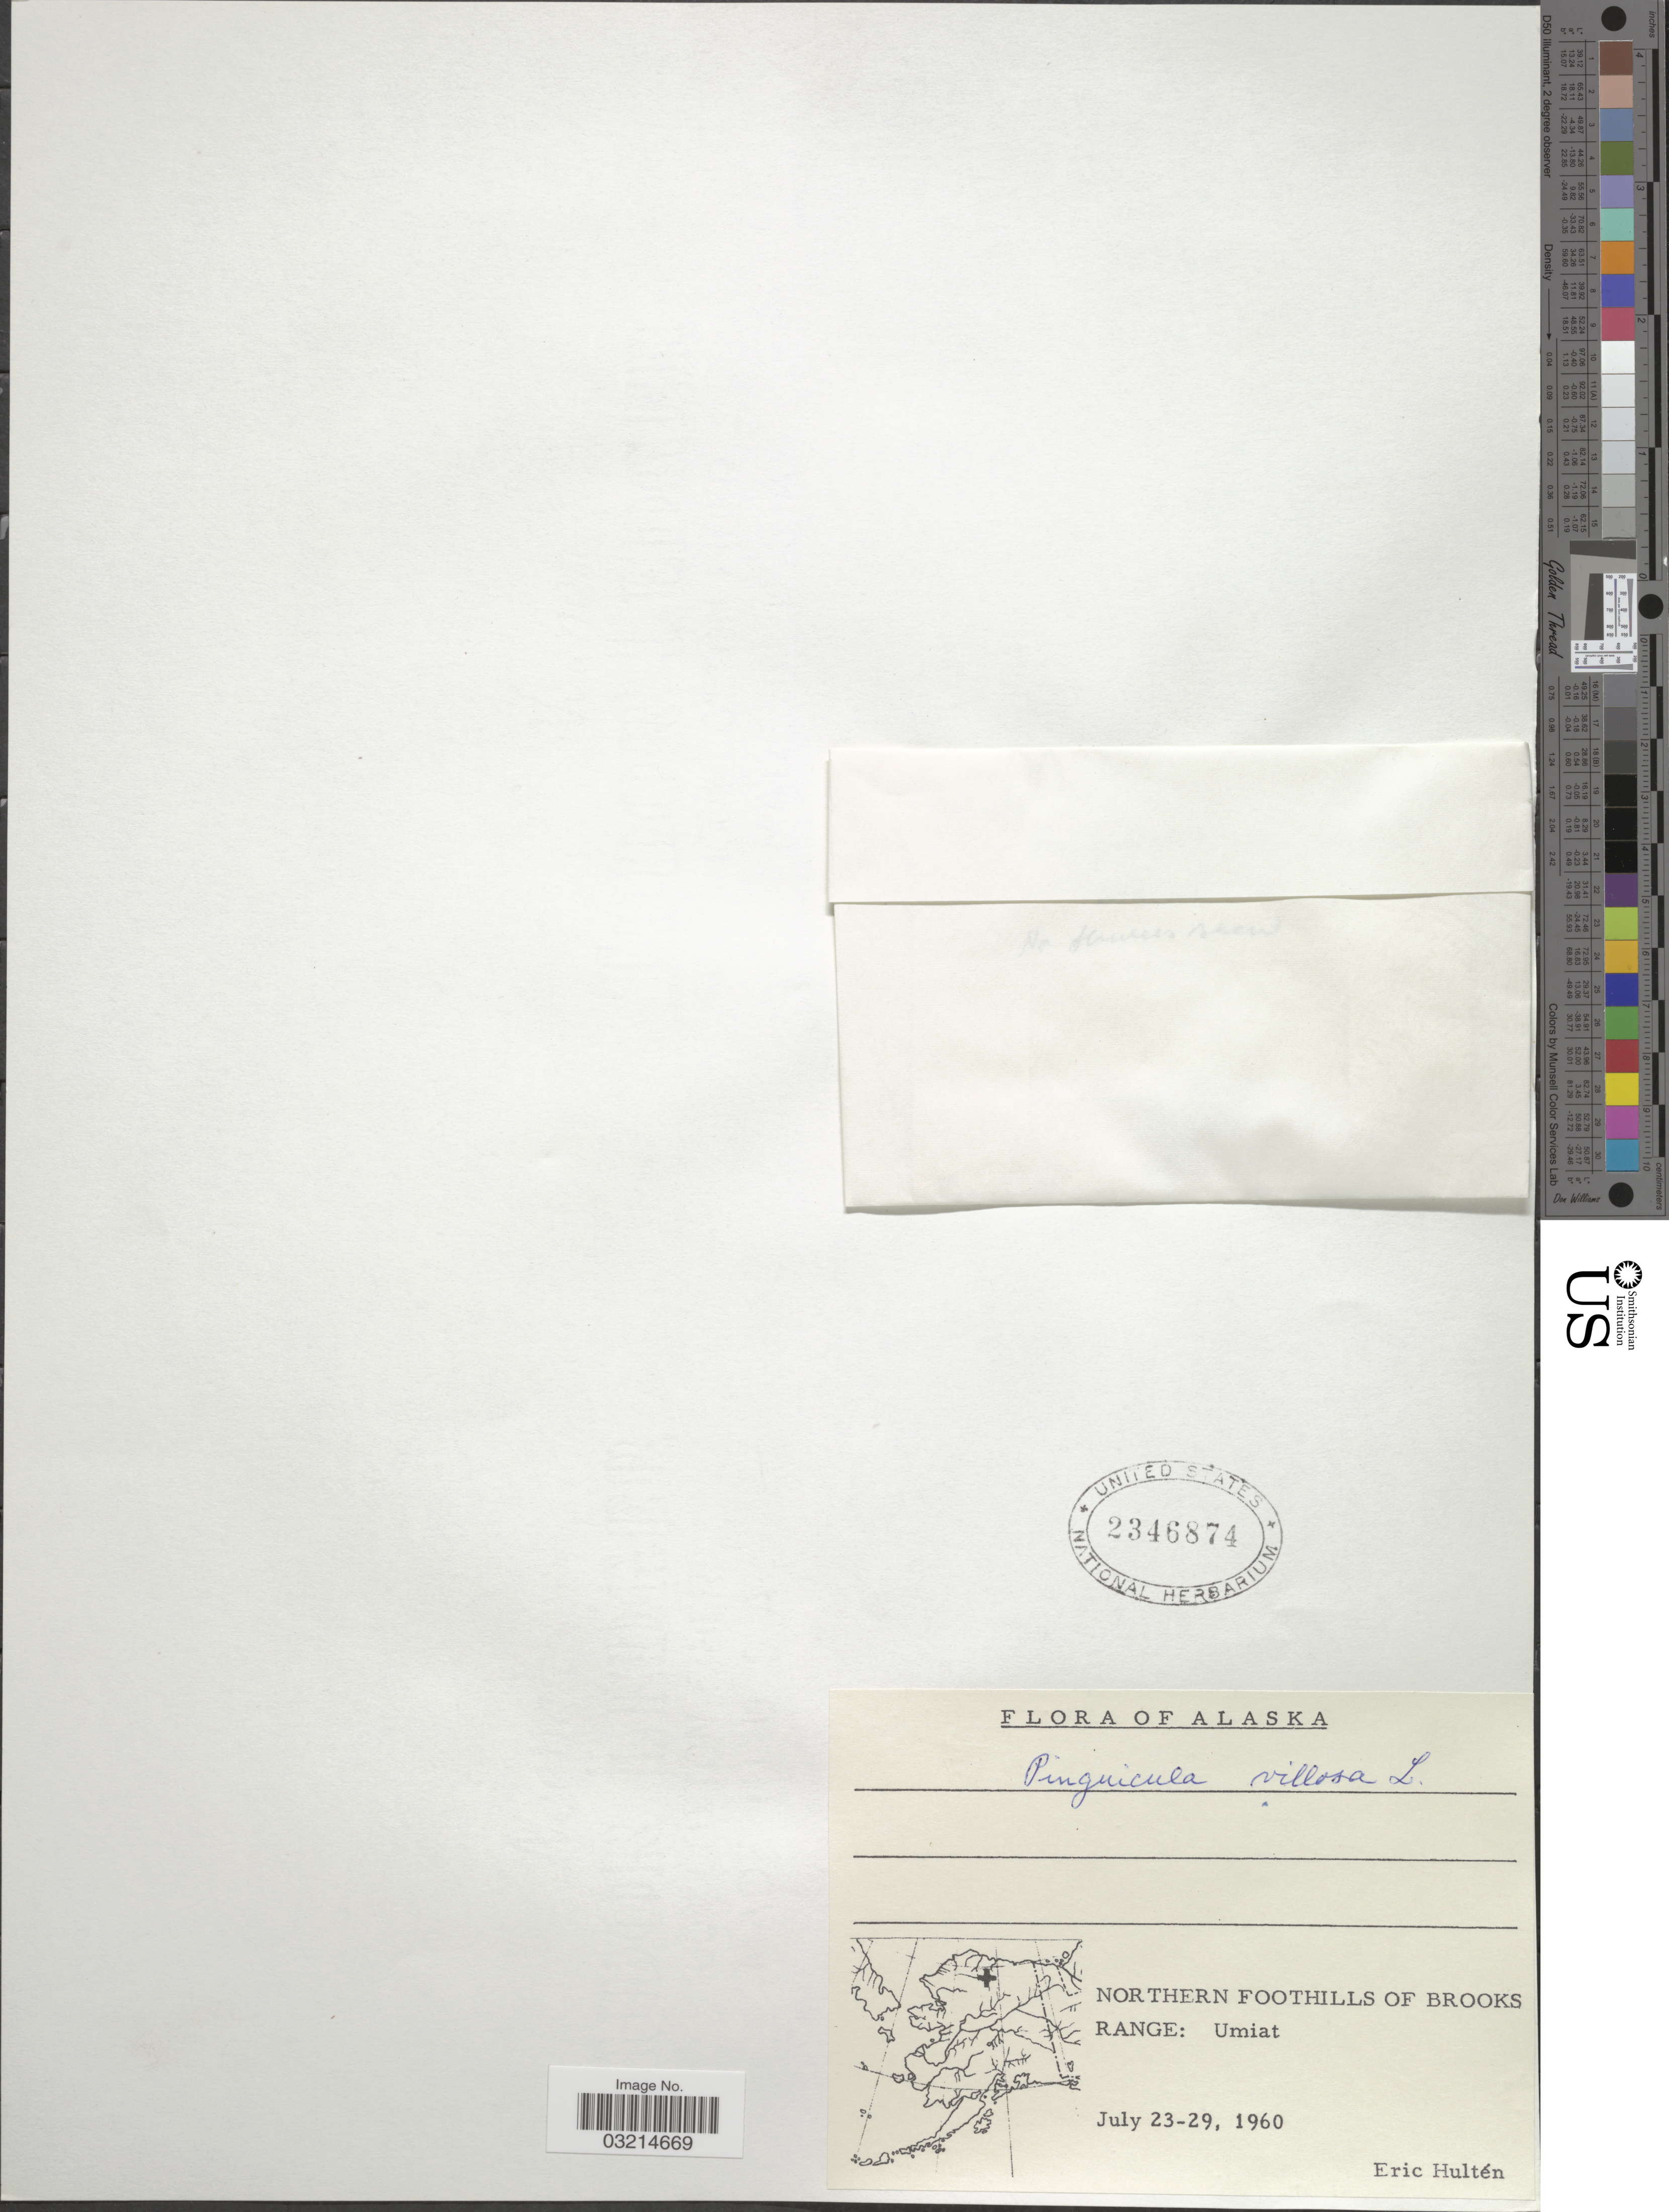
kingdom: Plantae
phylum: Tracheophyta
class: Magnoliopsida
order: Lamiales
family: Lentibulariaceae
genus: Pinguicula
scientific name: Pinguicula villosa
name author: L.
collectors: E. G. Hultén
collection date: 1960-07-23/1960-07-29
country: United States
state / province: Alaska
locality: Northern Foothills of Brooks Range: Umiat.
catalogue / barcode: US 2346874